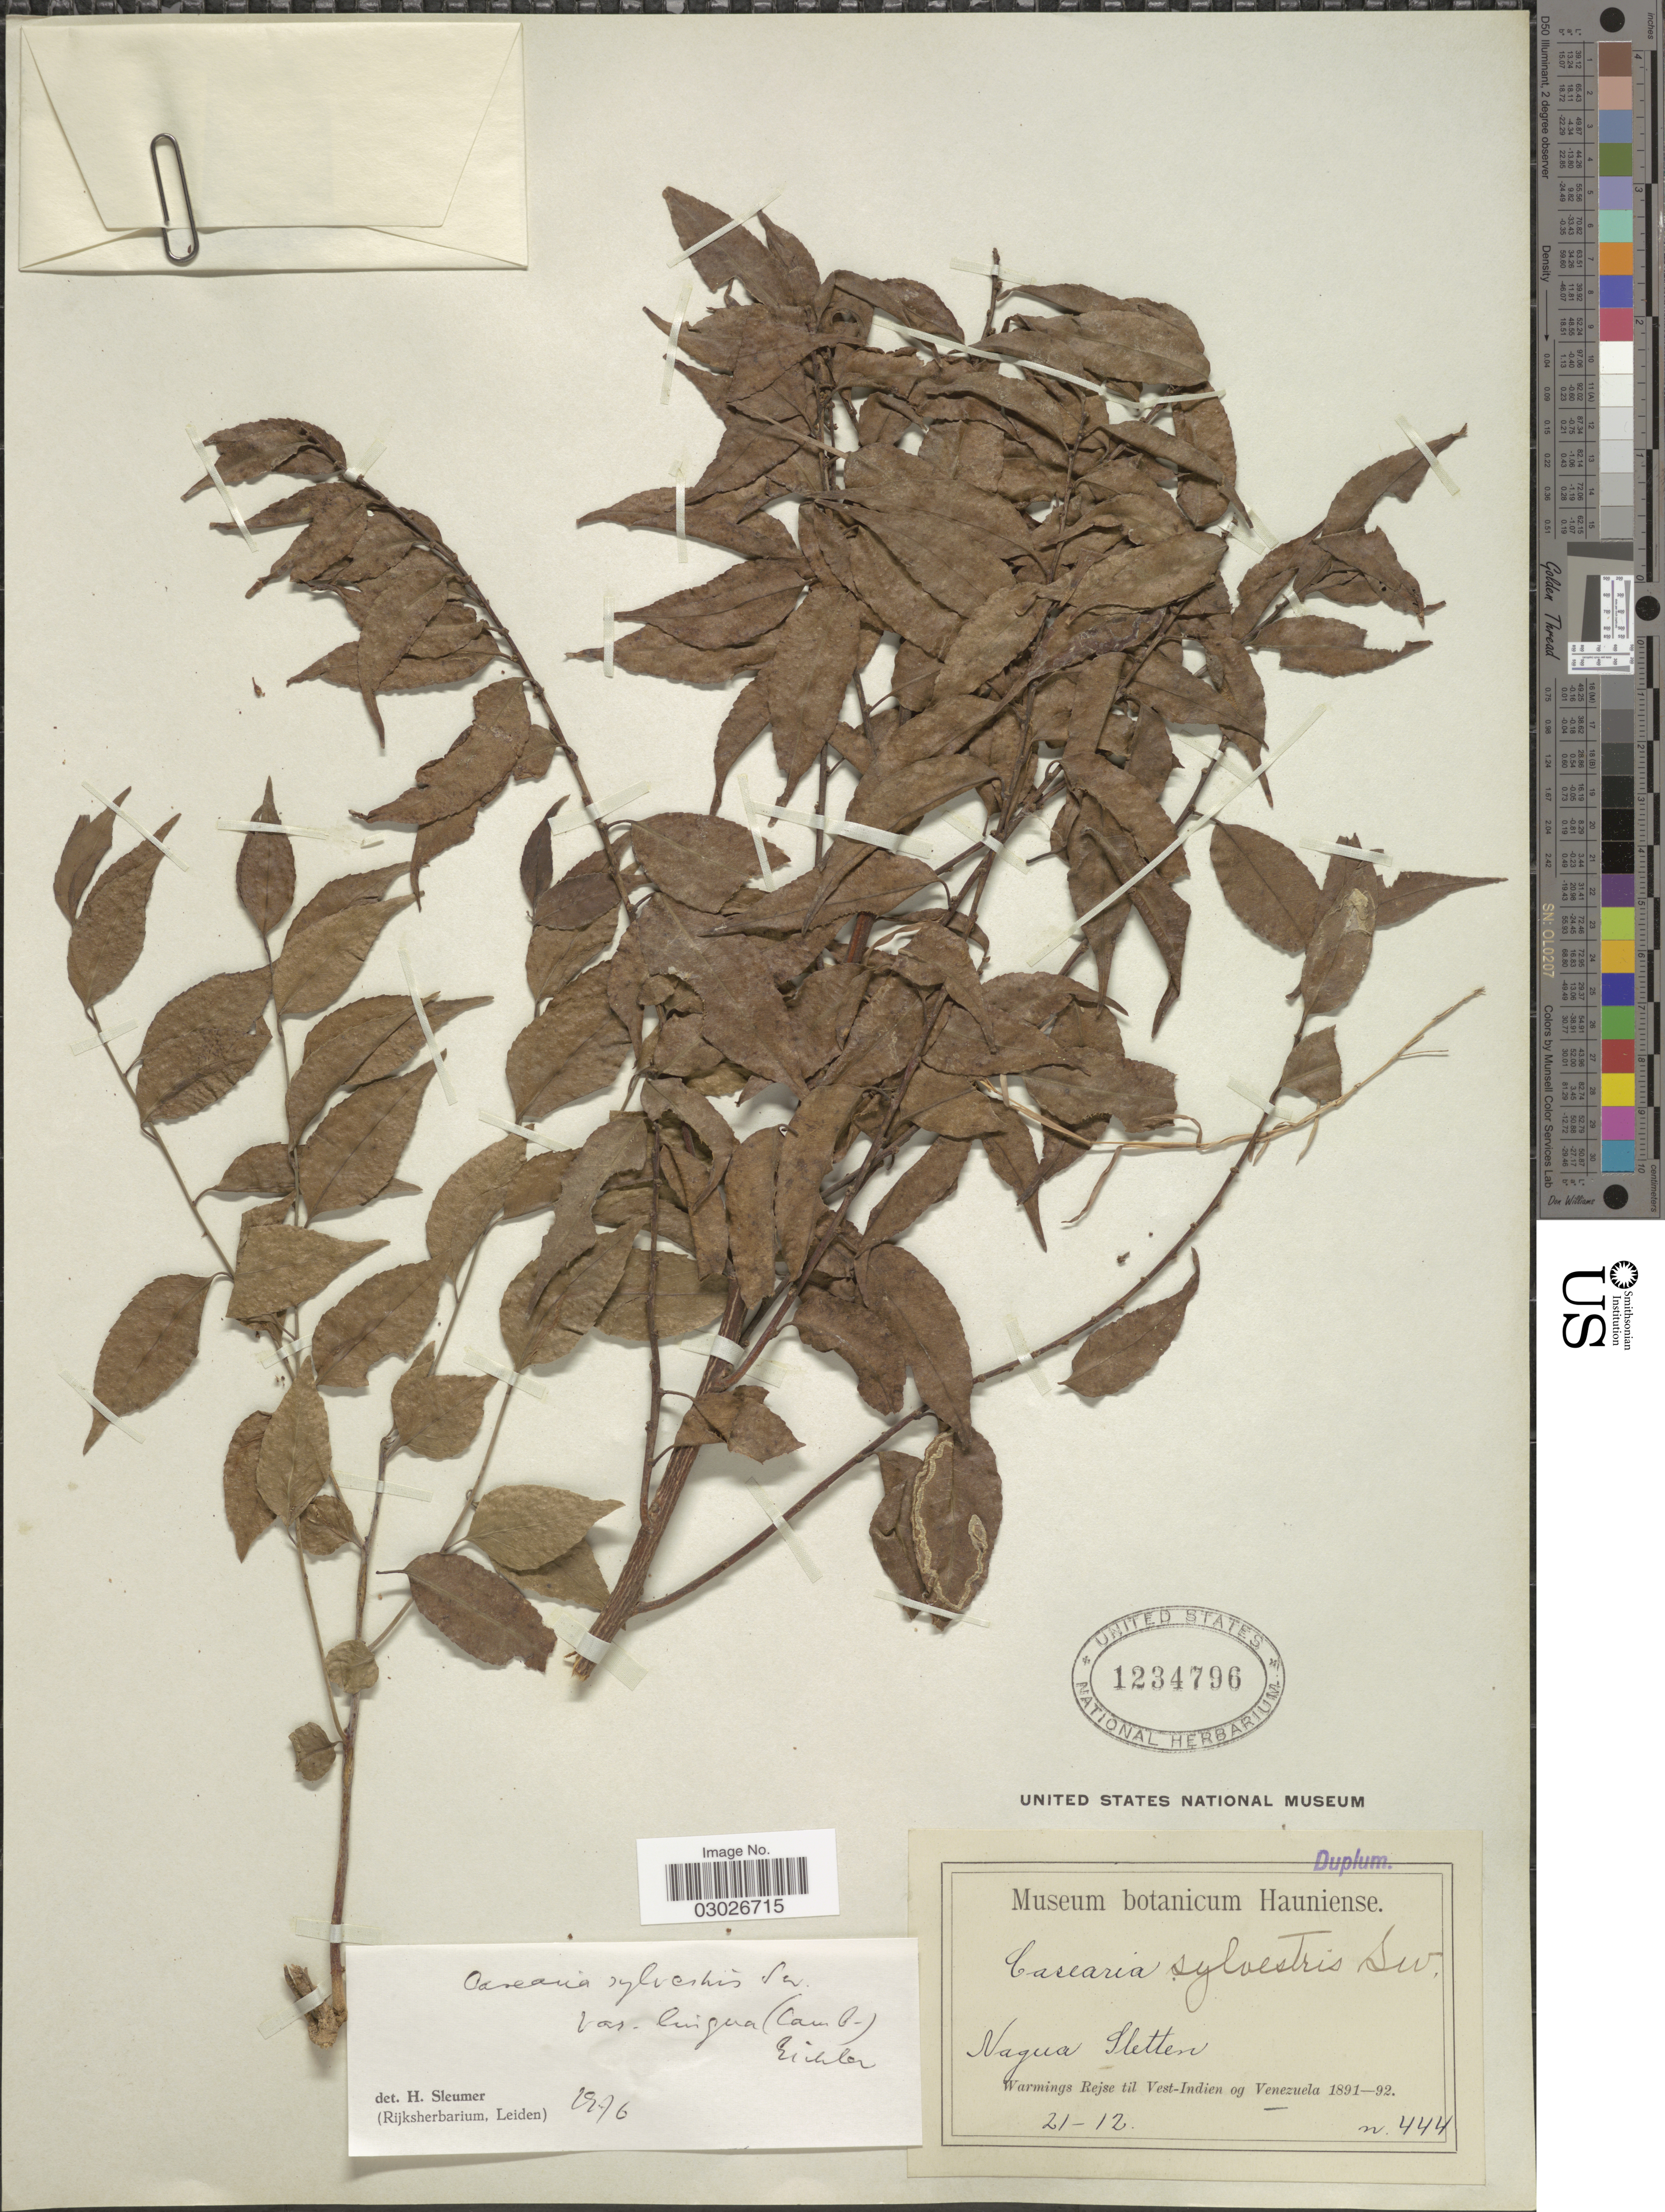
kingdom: Plantae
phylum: Tracheophyta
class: Magnoliopsida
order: Malpighiales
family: Salicaceae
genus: Casearia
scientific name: Casearia sylvestris var. lingua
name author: (Cambess.) Eichler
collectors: Warming, --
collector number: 444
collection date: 1891-12-21/1892-12-21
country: Venezuela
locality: Nagua Sletten. Warmings Resje til Vest-Indien og Venezuela.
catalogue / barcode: US 1234796